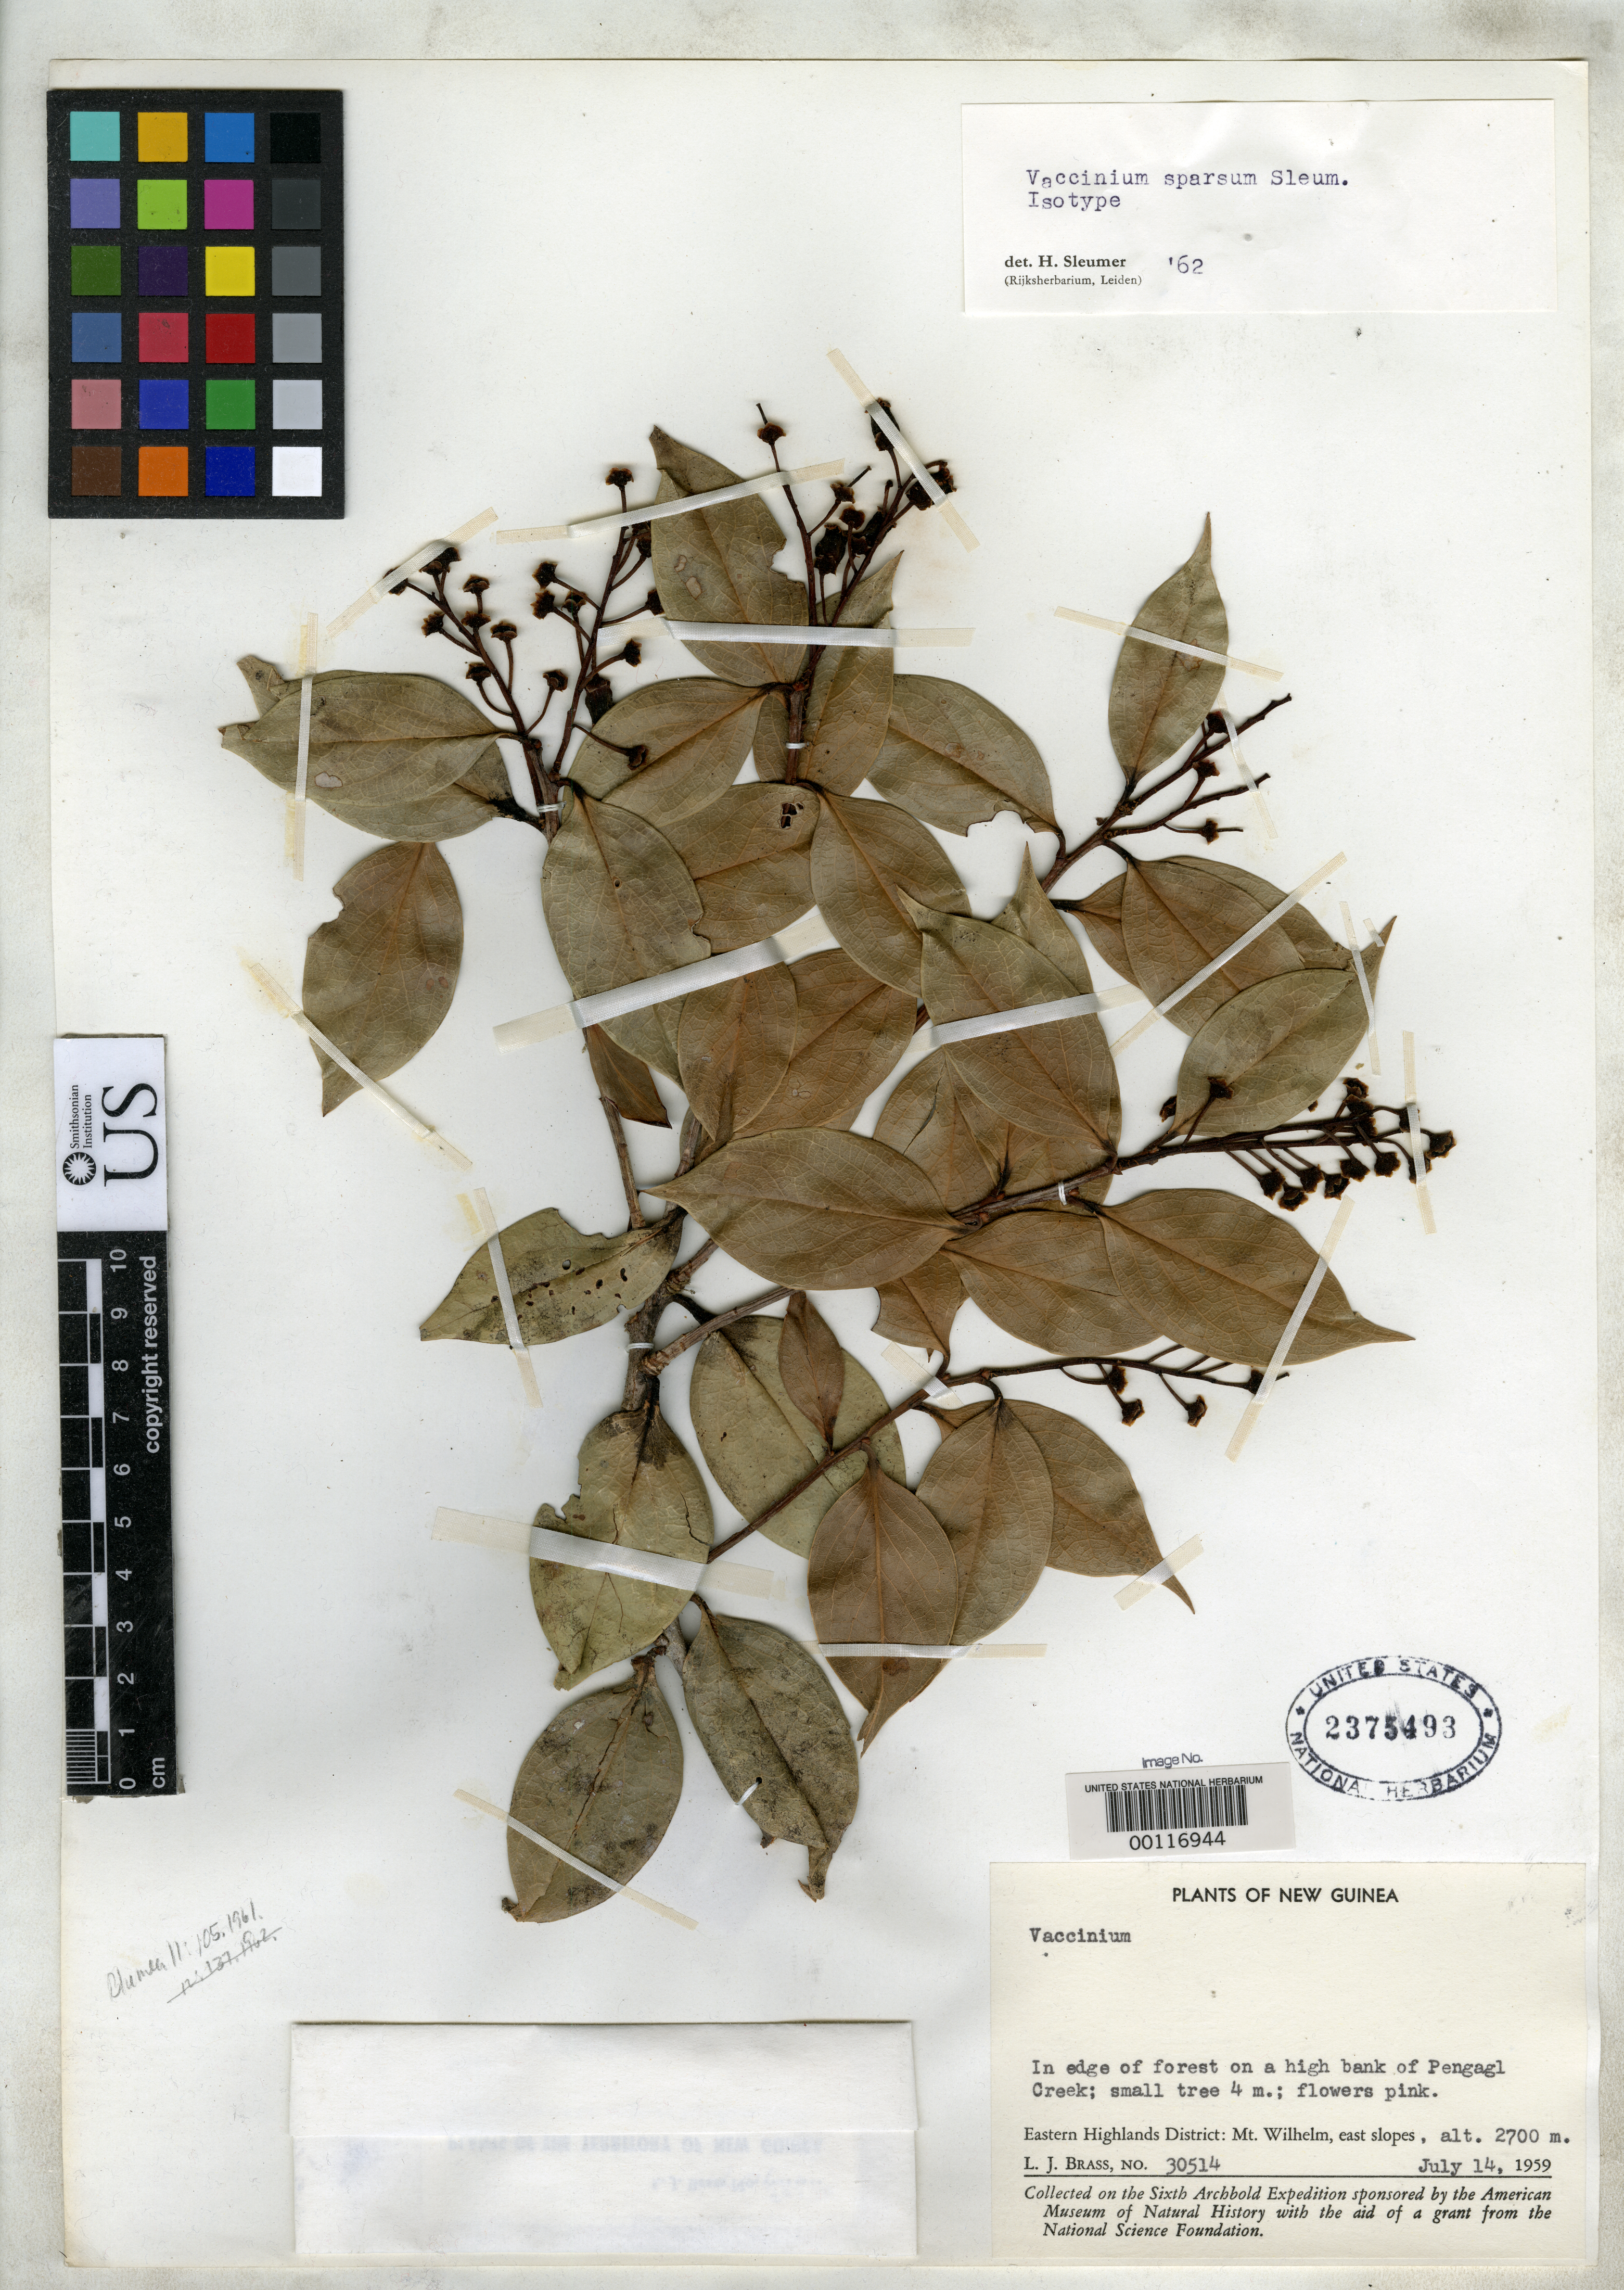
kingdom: Plantae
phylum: Tracheophyta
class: Magnoliopsida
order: Ericales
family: Ericaceae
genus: Vaccinium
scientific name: Vaccinium sparsum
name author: Sleumer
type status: Isotype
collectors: L. J. Brass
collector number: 30514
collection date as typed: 14 Jul 1959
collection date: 1959-07-14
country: Papua New Guinea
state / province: Eastern Highlands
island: New Guinea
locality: Mt. Wilhelm.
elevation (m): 2700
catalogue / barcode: US 2375493